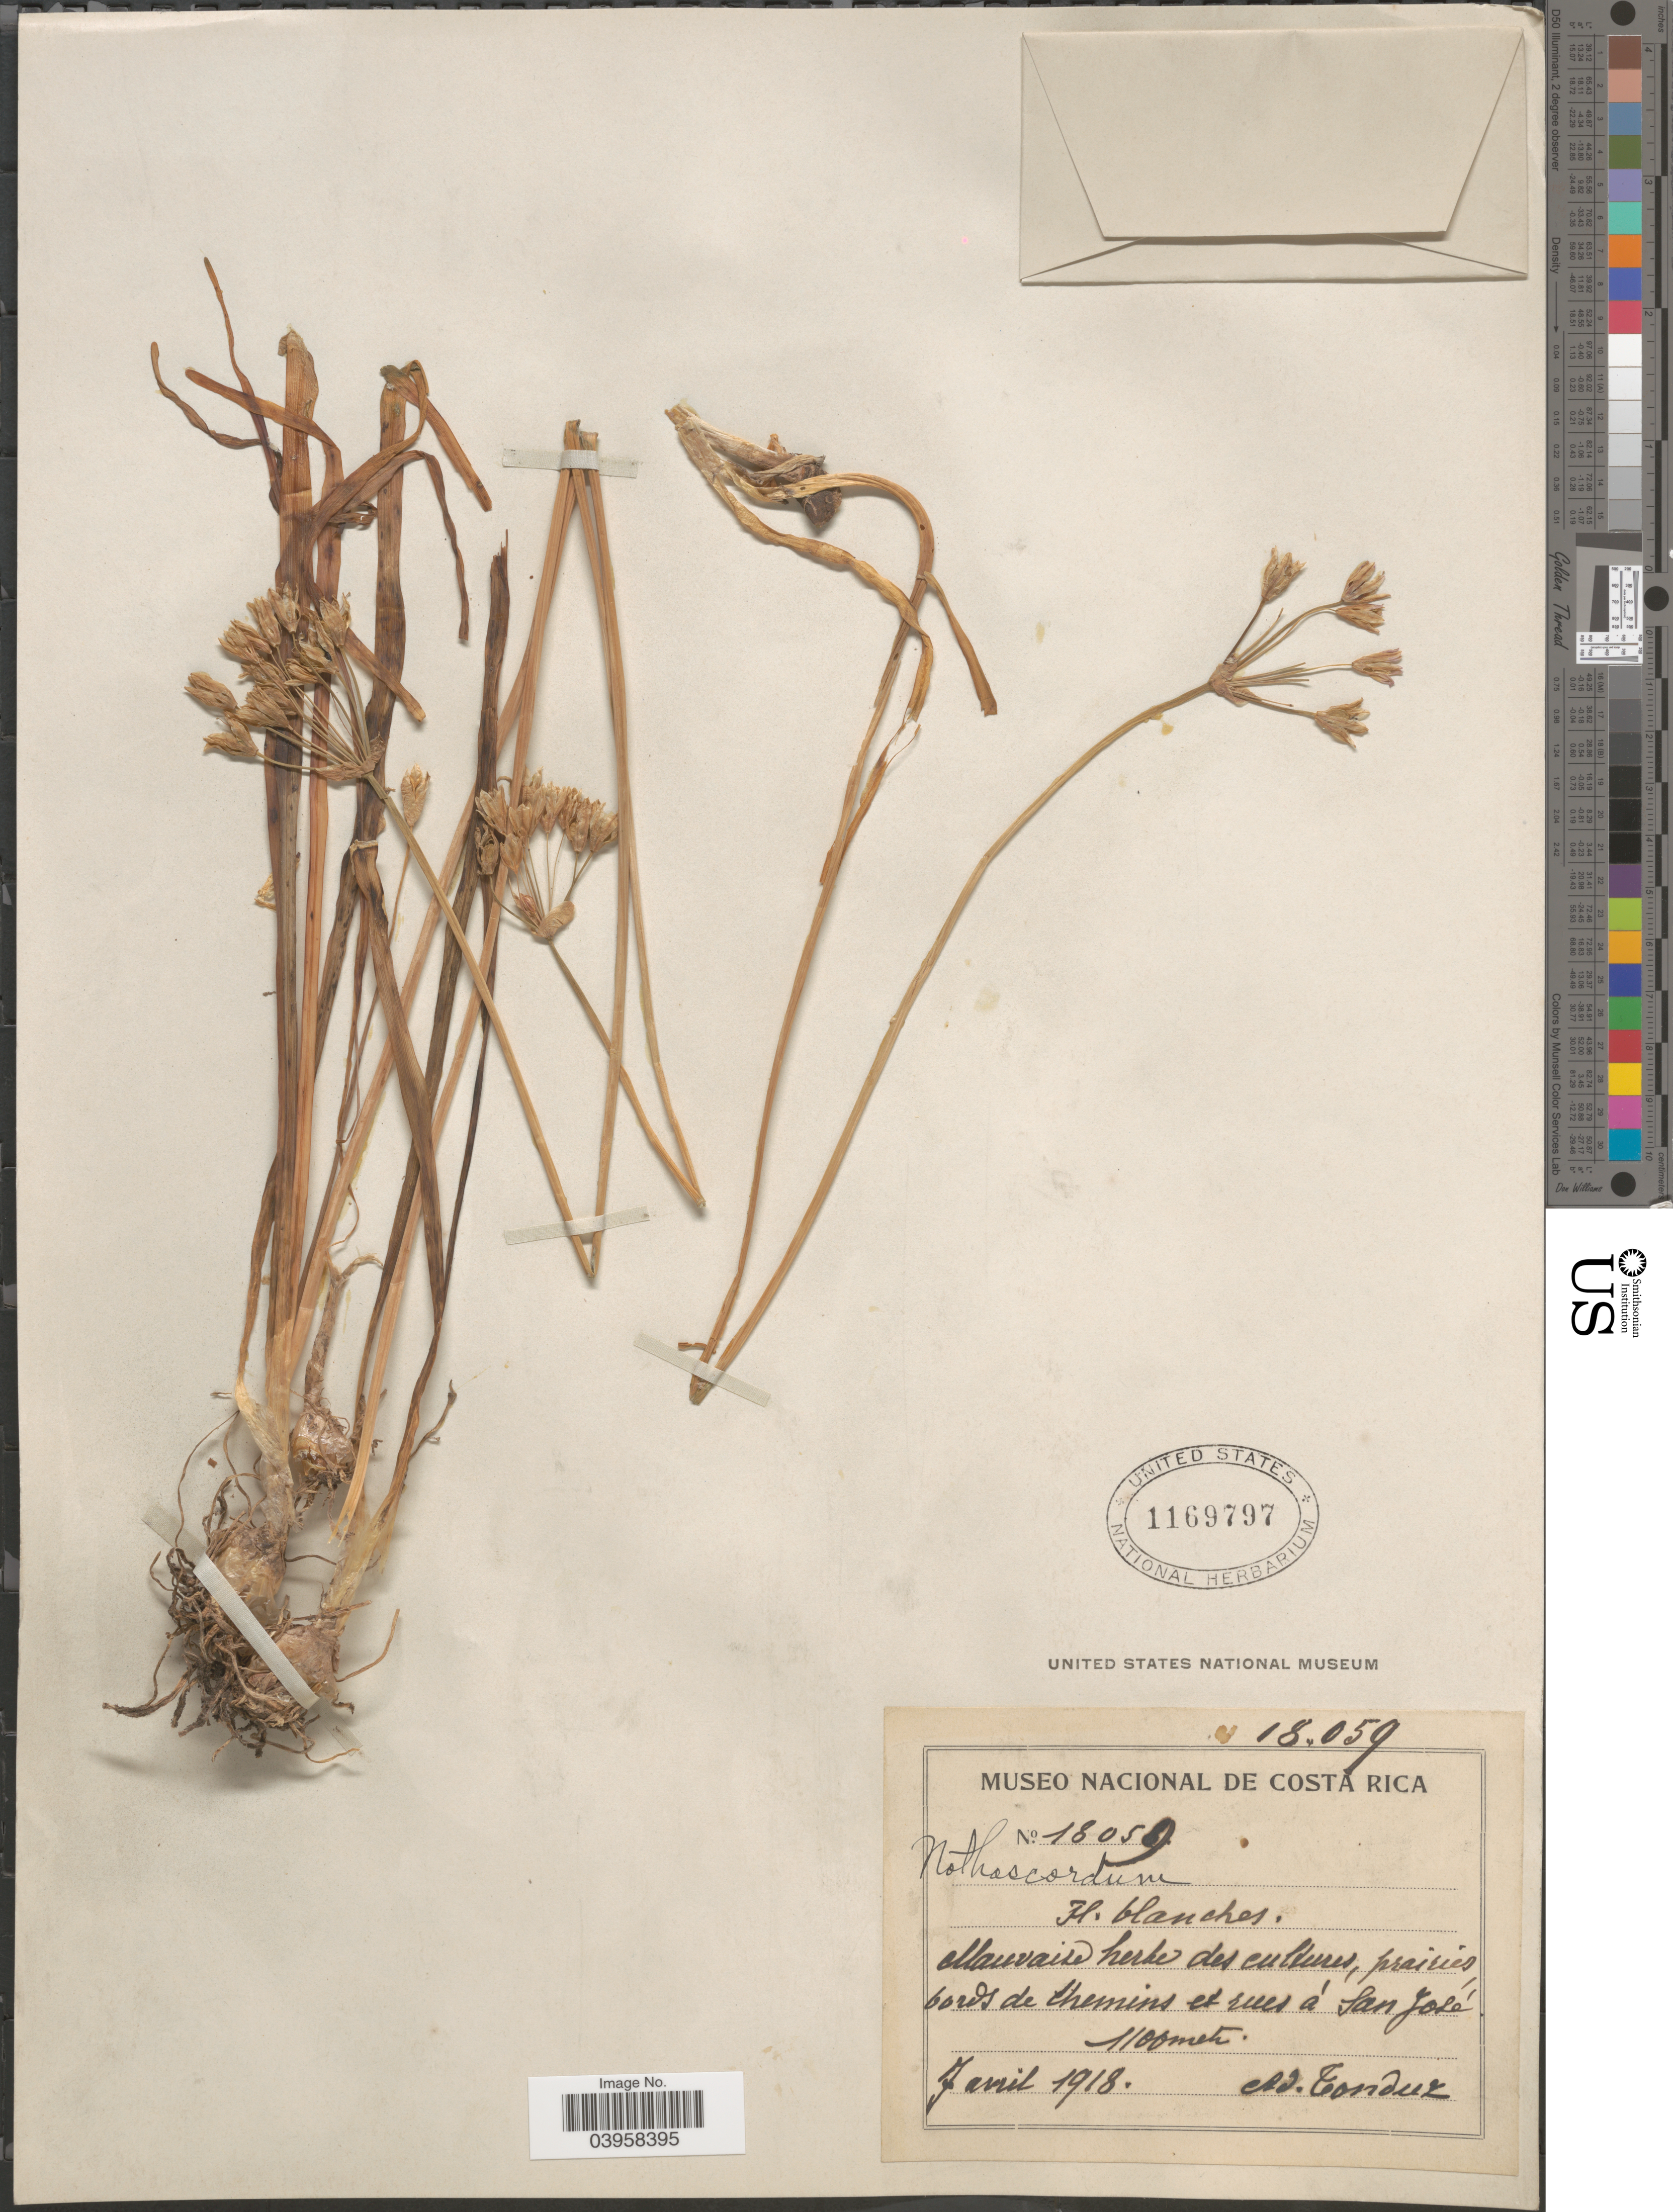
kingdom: Plantae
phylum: Tracheophyta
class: Liliopsida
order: Asparagales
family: Amaryllidaceae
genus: Nothoscordum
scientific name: Nothoscordum gracile var. gracile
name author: (Aiton) Stearn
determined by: Strong, Mark T., (BOT), Smithsonian Institution - National Museum of Natural History (UNITED STATES)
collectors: A. Tonduz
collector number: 18059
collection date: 1918-04-07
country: Costa Rica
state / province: San José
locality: Prairies bords de Chemins et rues á San José.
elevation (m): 1100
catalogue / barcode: US 1169797